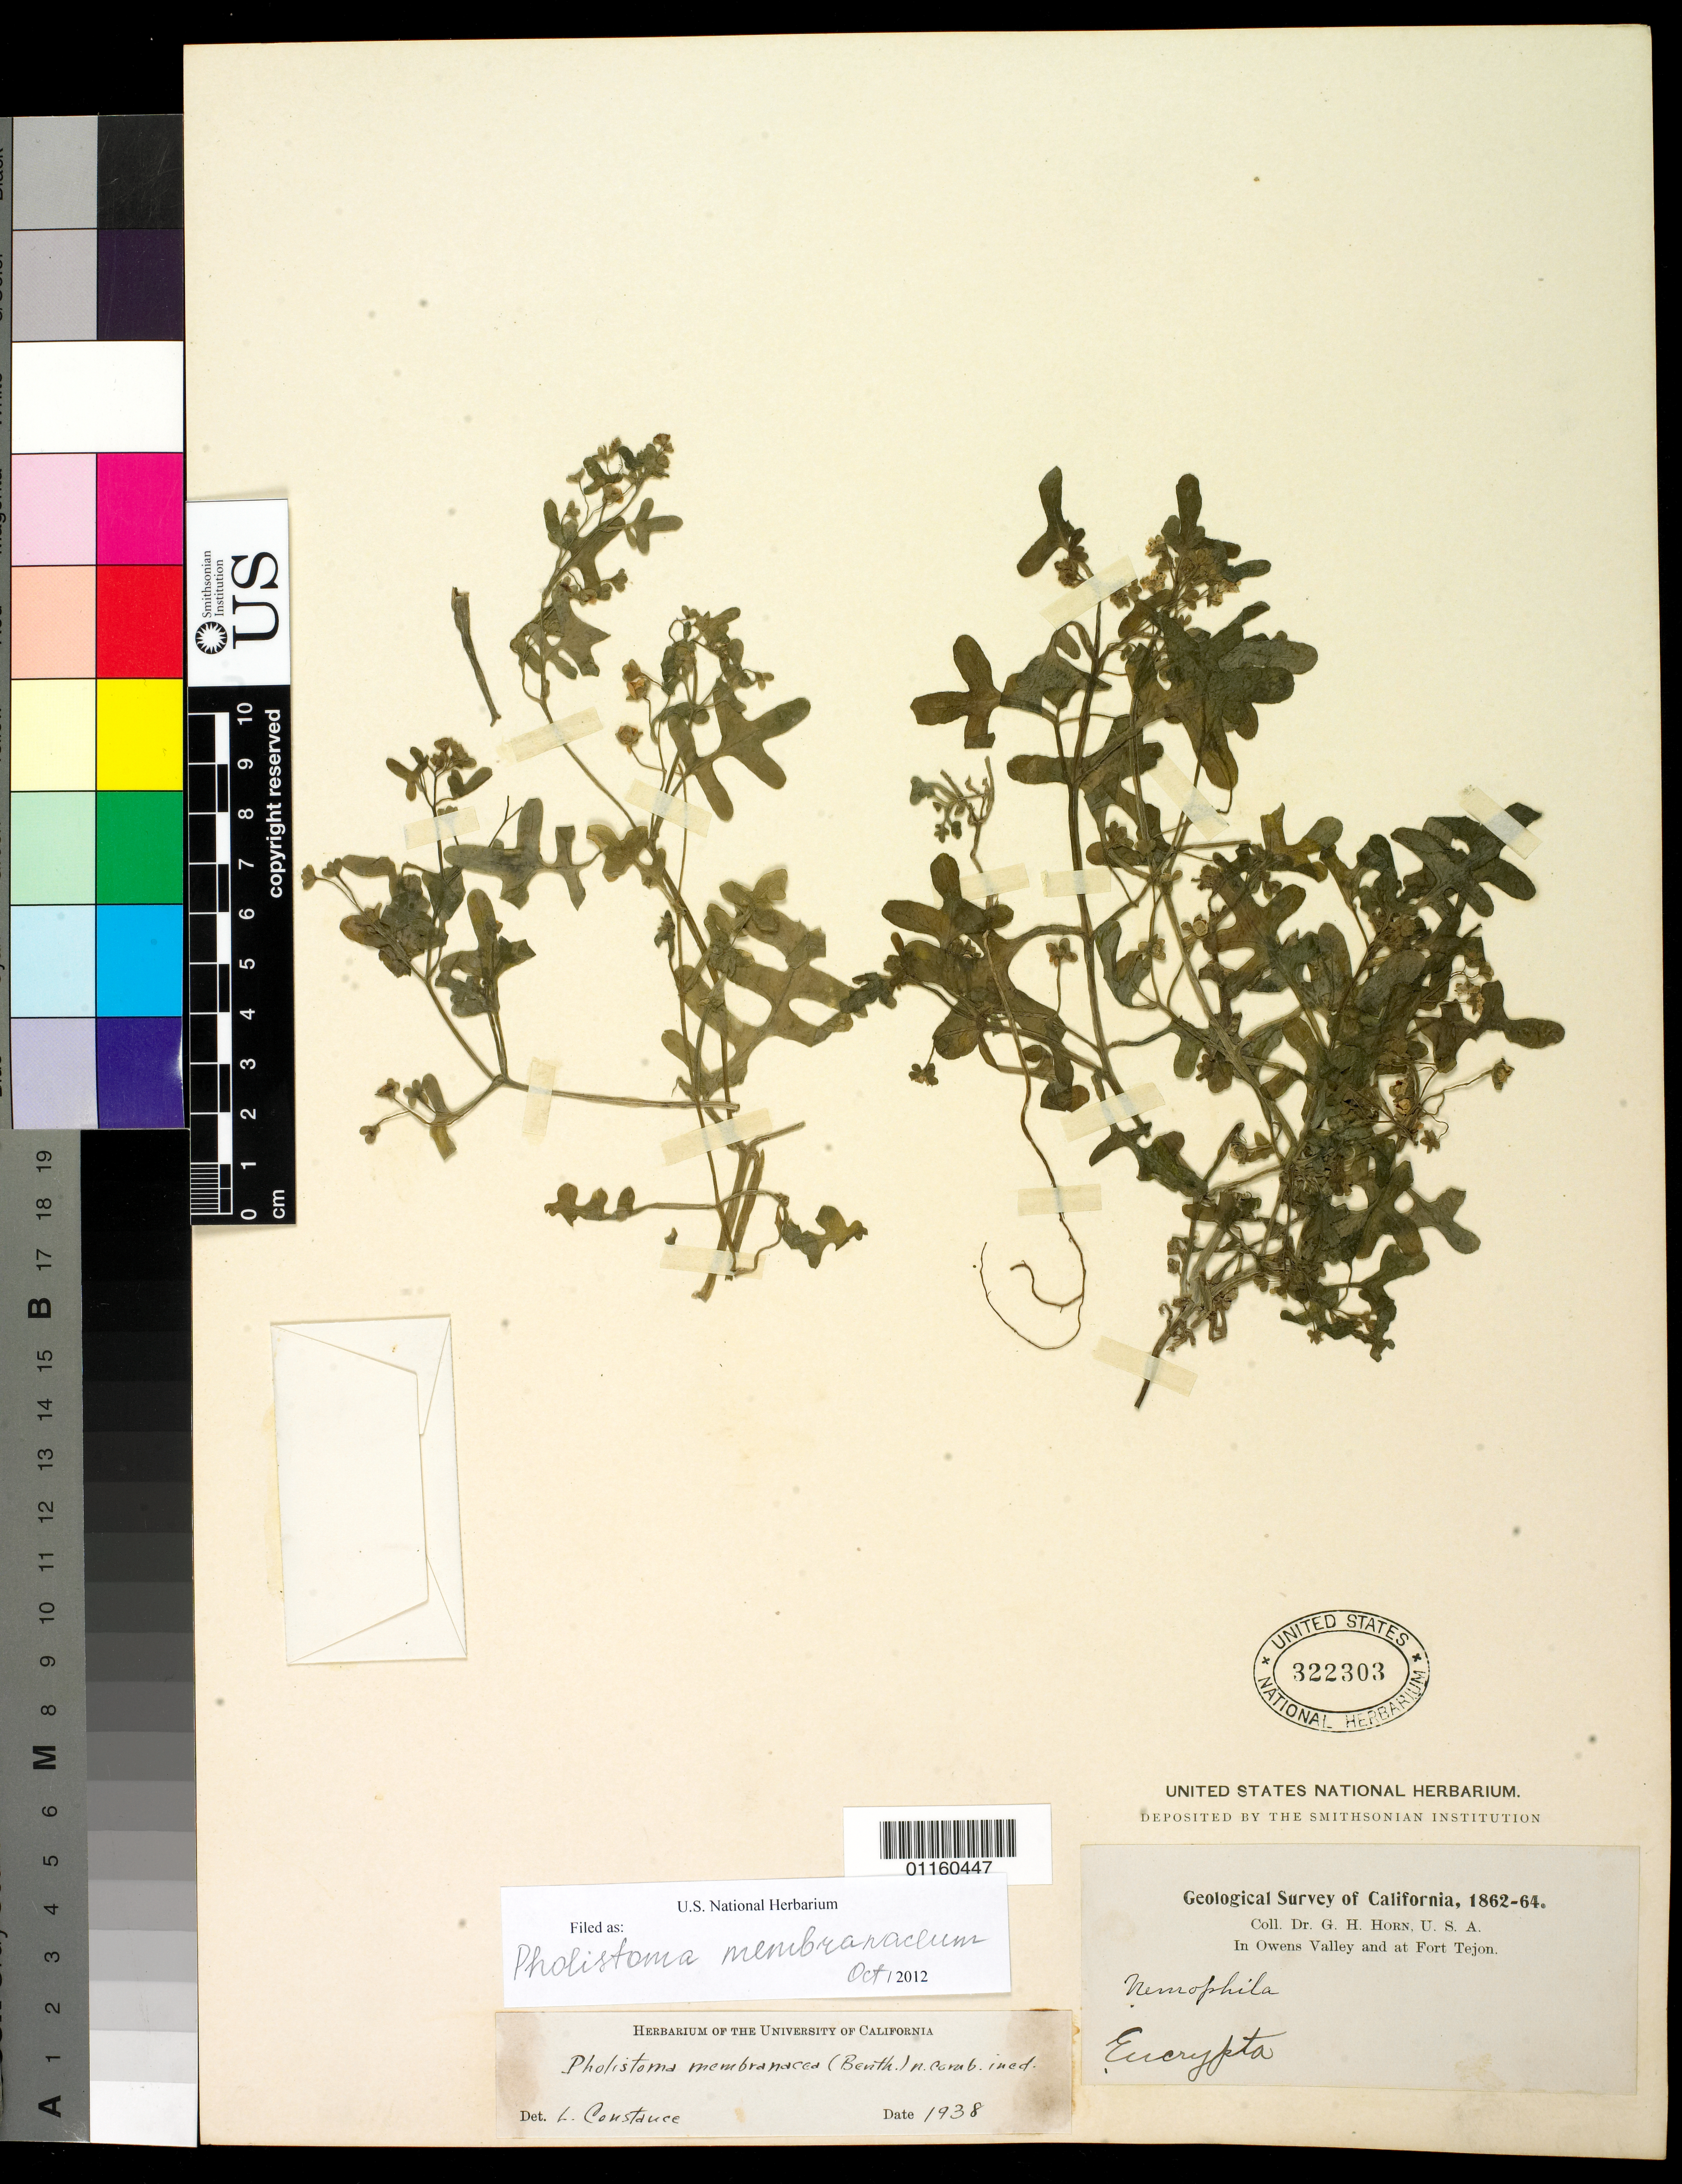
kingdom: Plantae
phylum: Tracheophyta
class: Magnoliopsida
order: Boraginales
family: Hydrophyllaceae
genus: Pholistoma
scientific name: Pholistoma membranaceum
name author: (Benth.) Constance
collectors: G. Horn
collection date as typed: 1862 to -- --- 1864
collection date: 1862/1864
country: United States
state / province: California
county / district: Kern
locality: In Owens Valley and at Fort Tejon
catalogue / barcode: US 322303